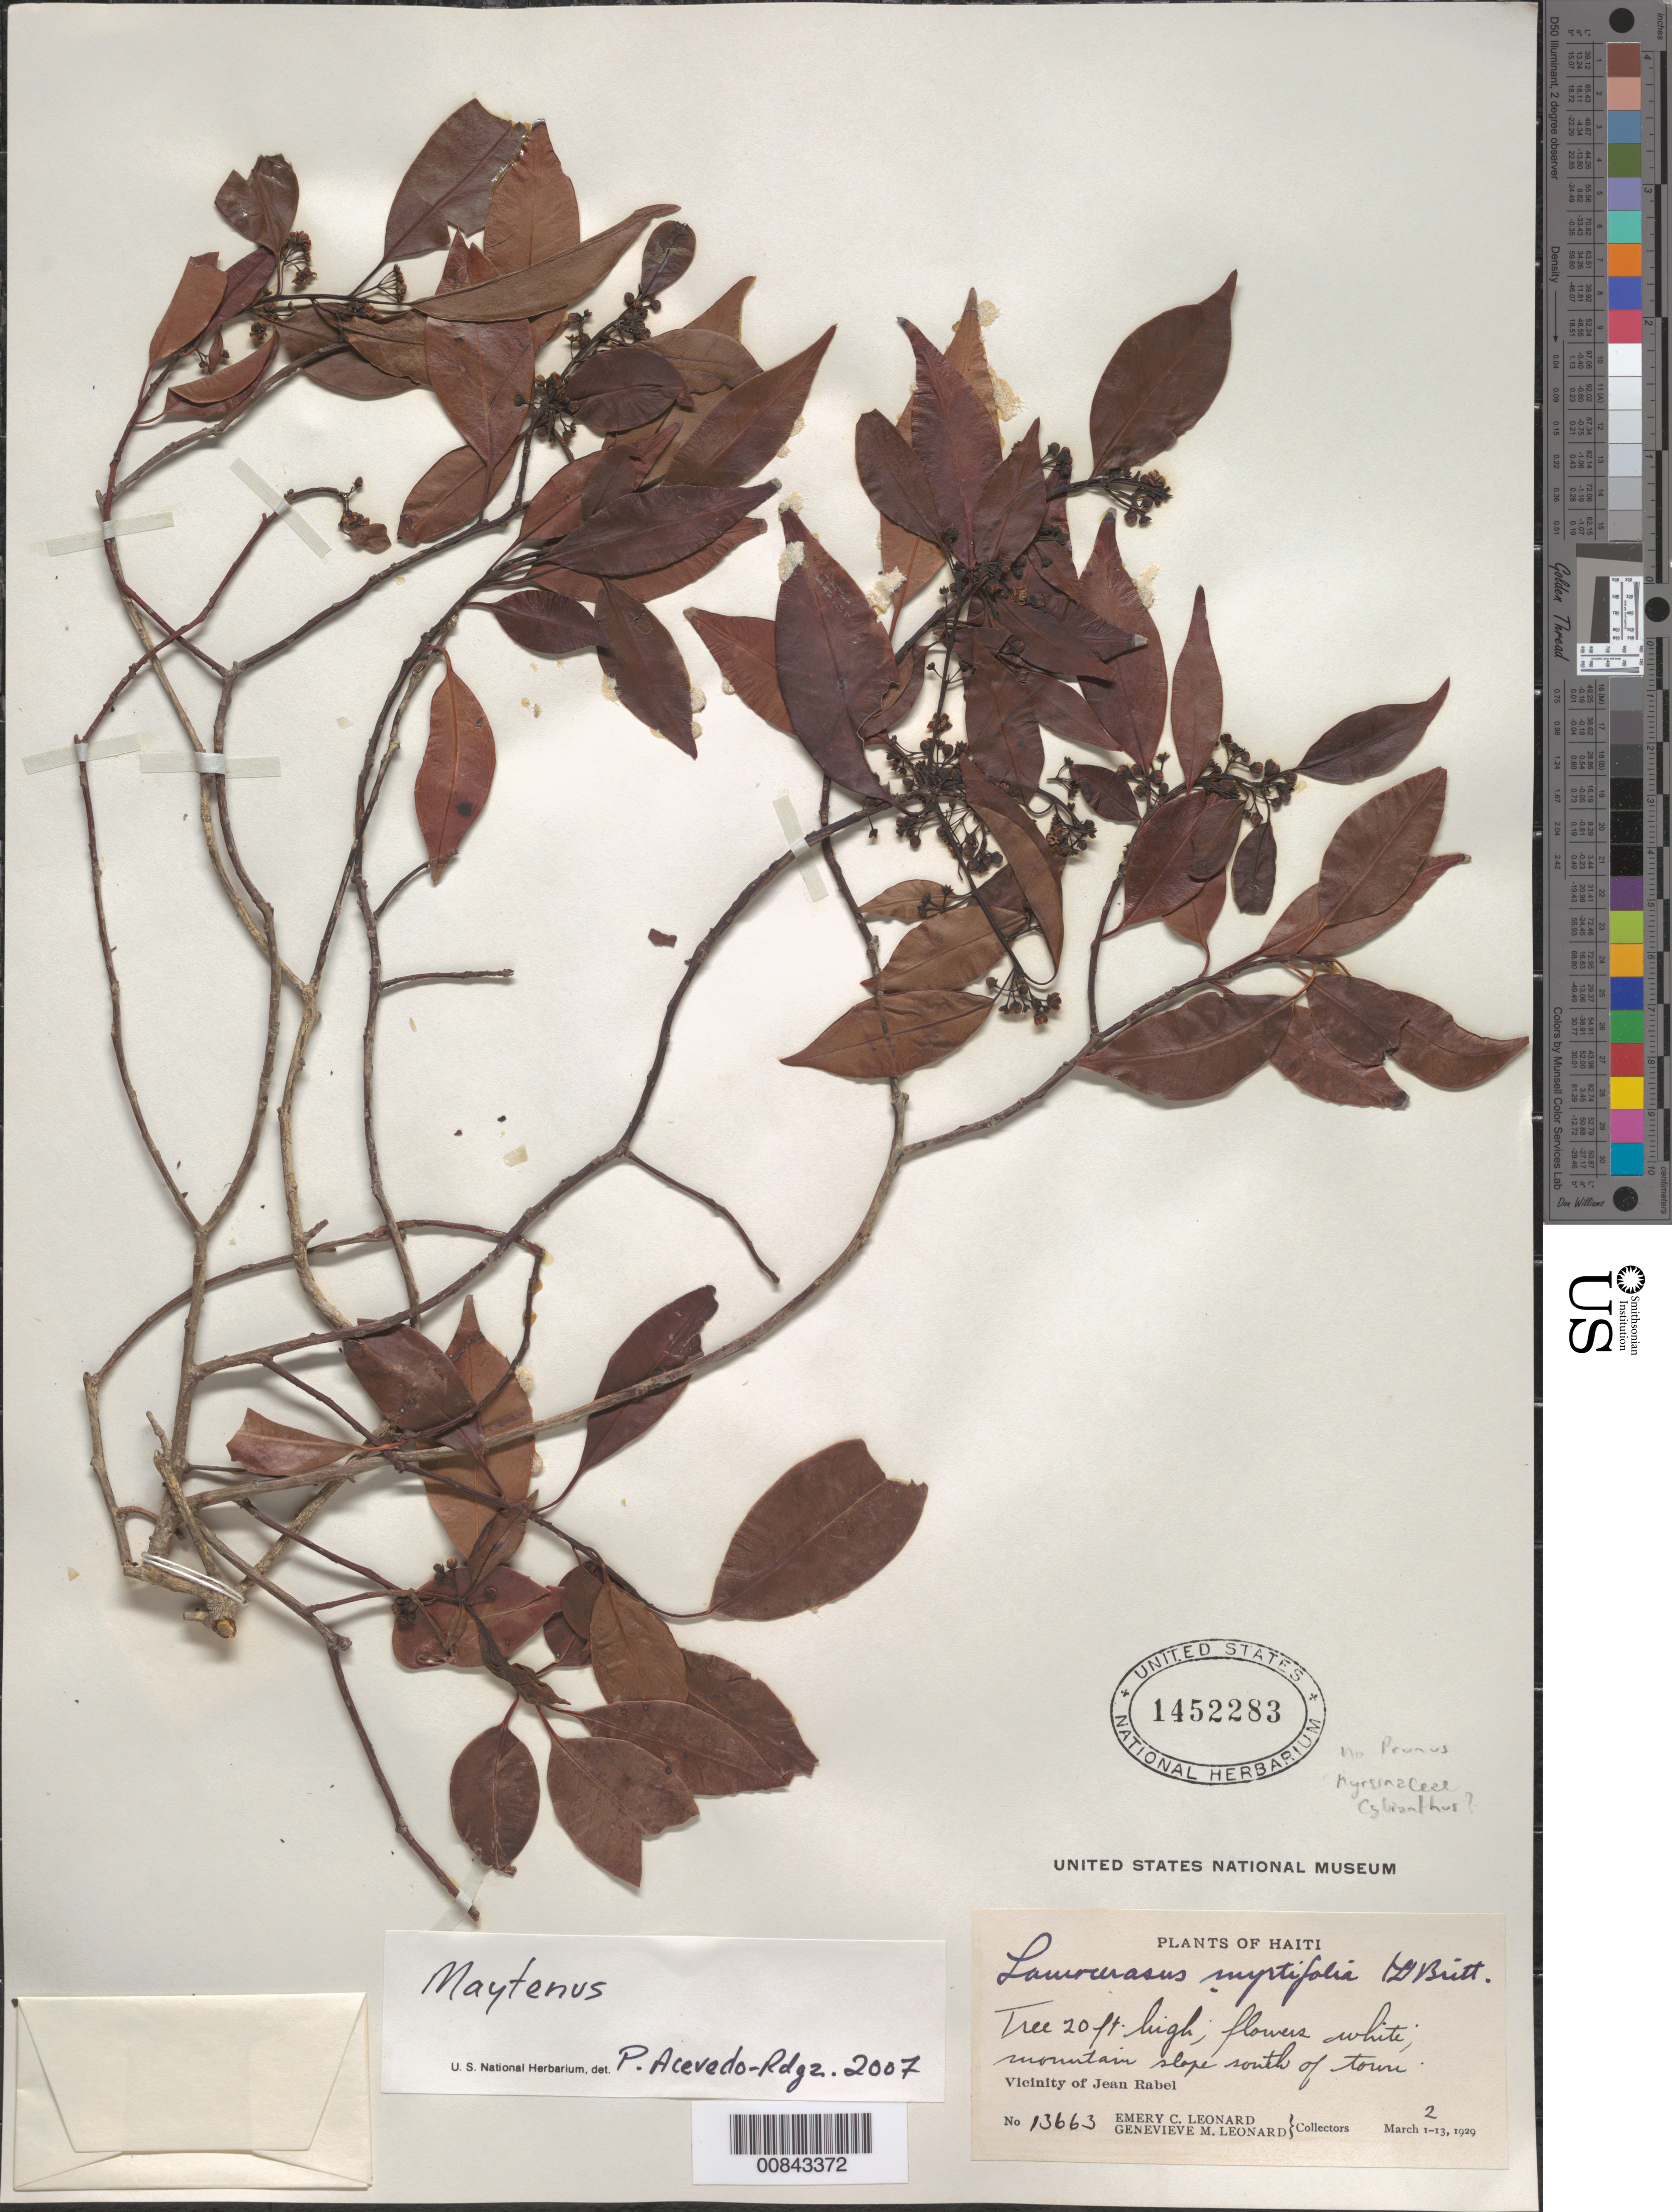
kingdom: Plantae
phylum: Tracheophyta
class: Magnoliopsida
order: Celastrales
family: Celastraceae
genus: Maytenus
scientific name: Maytenus sp.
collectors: E. C. Leonard & G. M. Leonard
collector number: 13663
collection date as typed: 02 Mar 1929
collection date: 1929-03-02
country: Haiti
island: Hispaniola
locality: Vicinity of Jean Rabel, mountain slope south of town.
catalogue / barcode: US 1452283